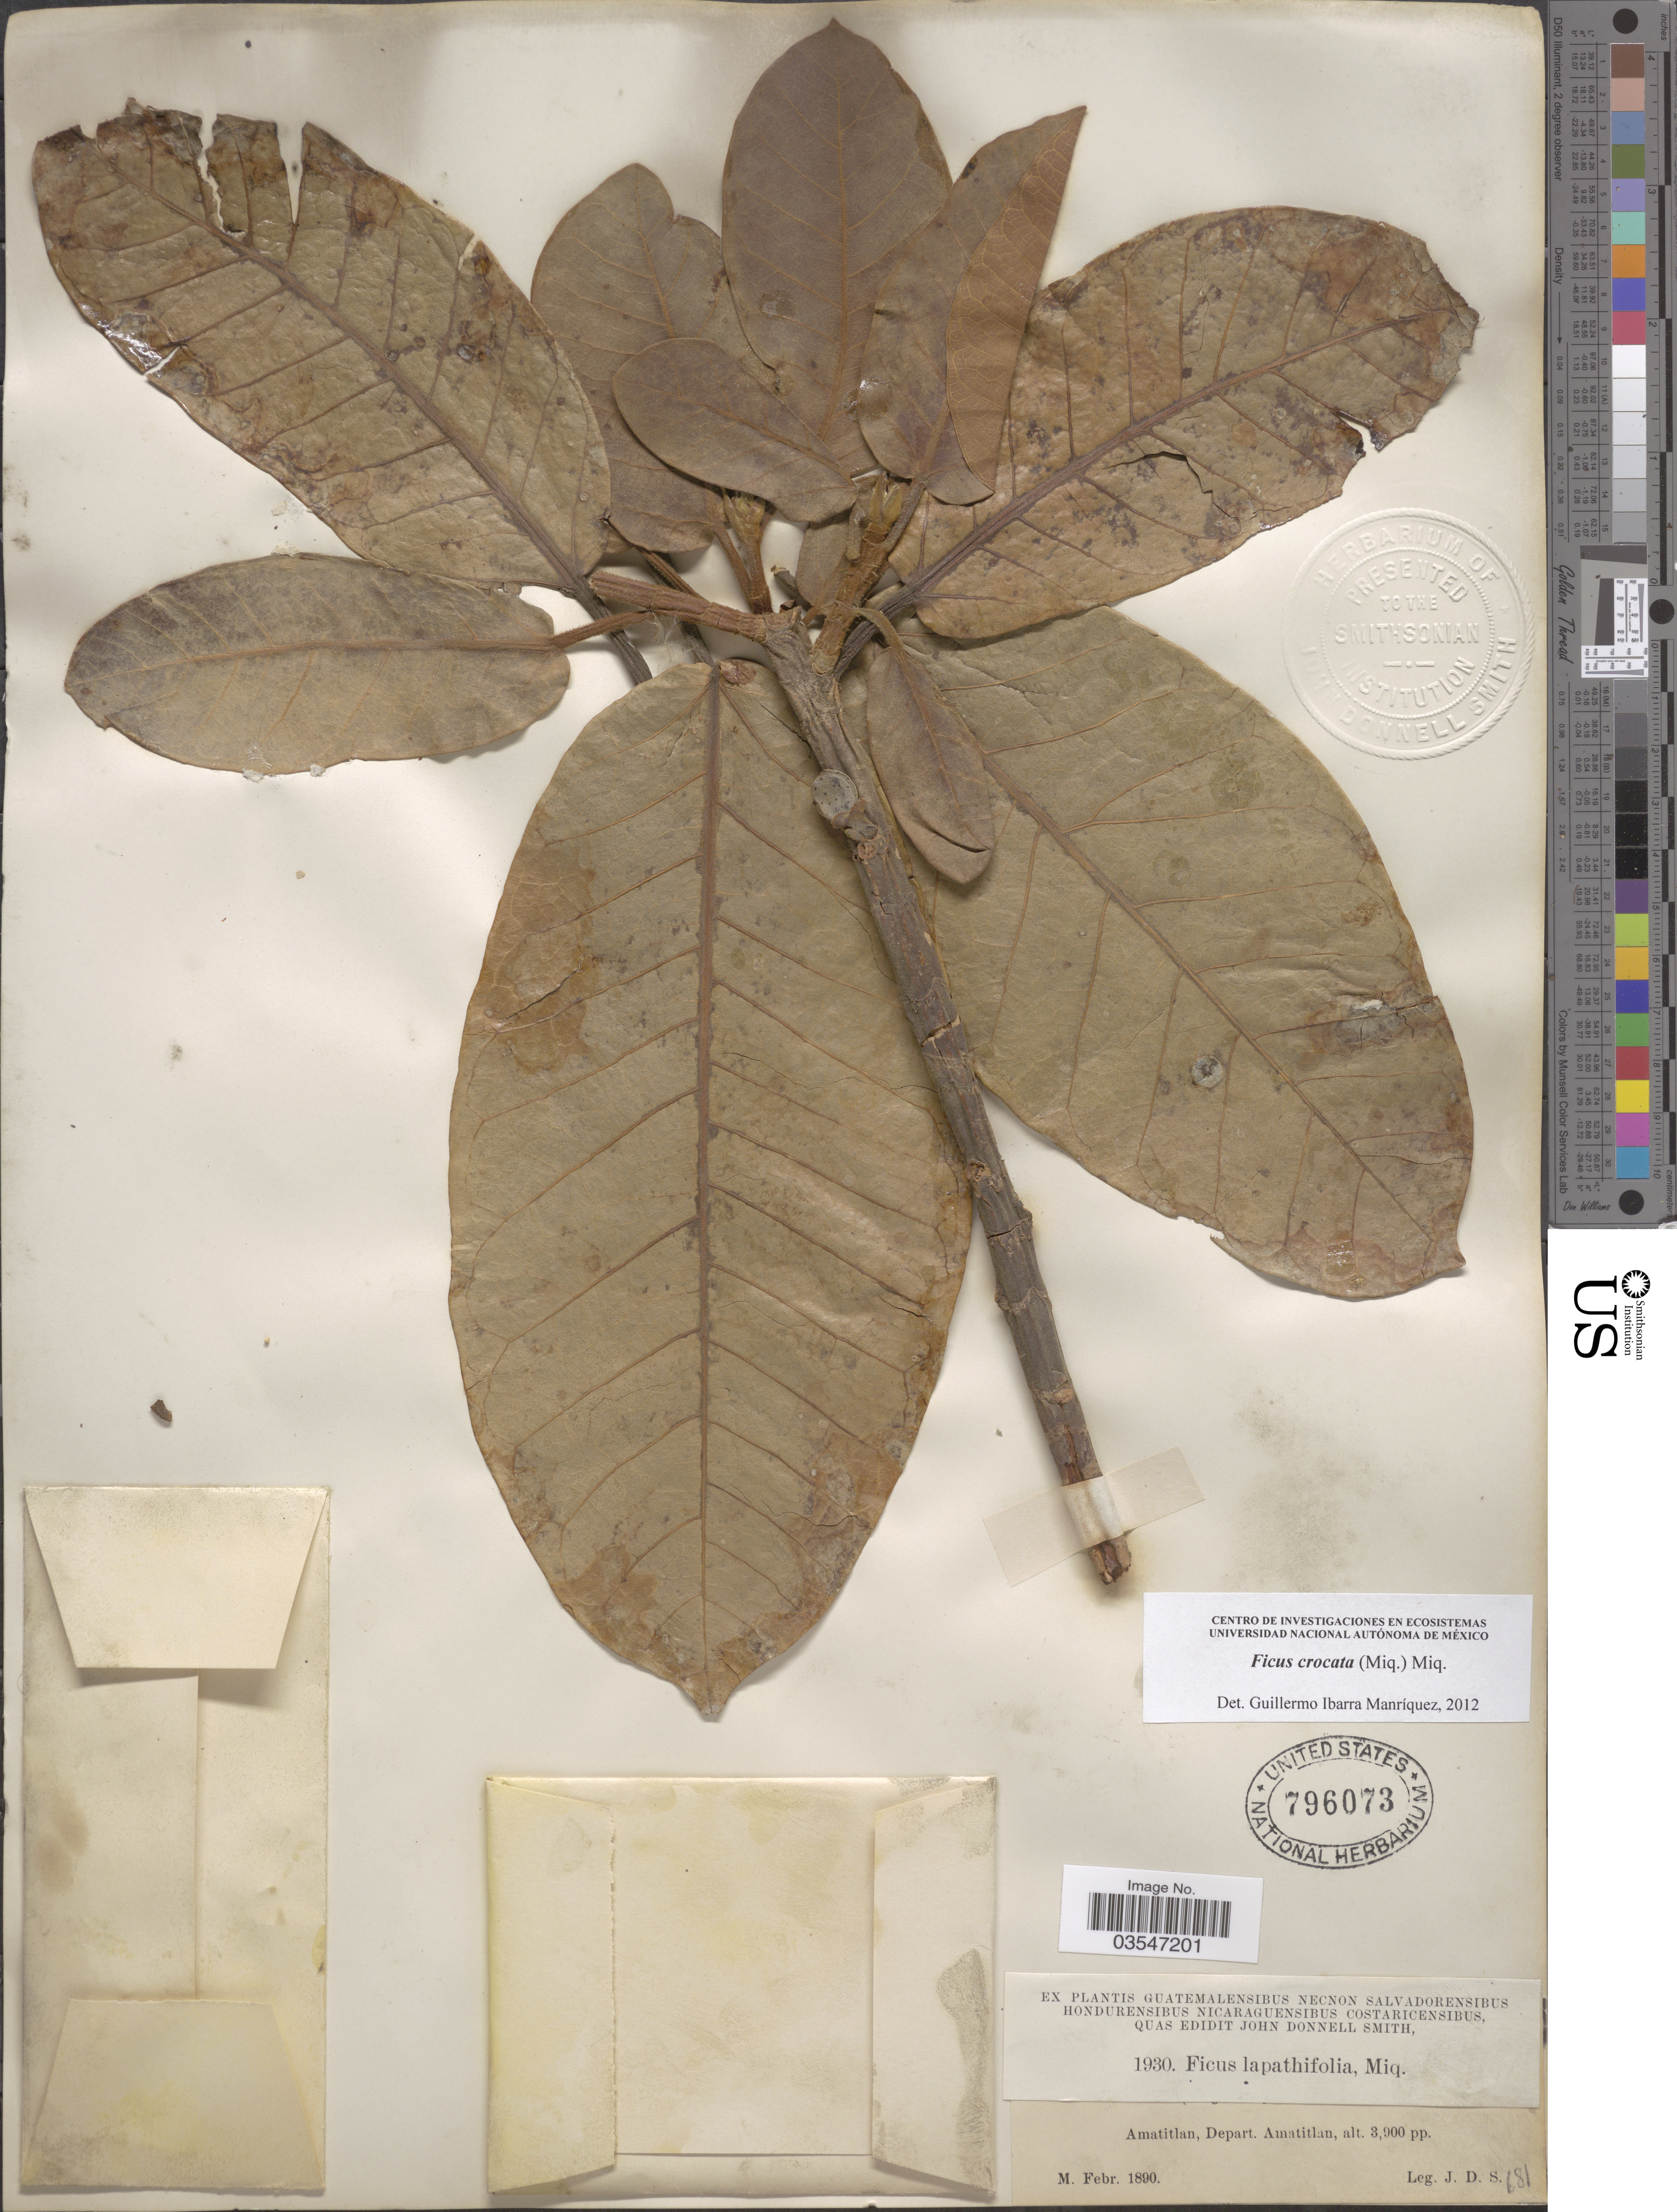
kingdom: Plantae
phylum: Tracheophyta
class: Magnoliopsida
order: Rosales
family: Moraceae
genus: Ficus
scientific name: Ficus crocata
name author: (Miq.) Miq.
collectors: J. Donnell Smith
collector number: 1930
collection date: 1890-02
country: Guatemala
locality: Amatitlan, Depart. Amatitlan.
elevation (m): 1189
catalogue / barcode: US 796073